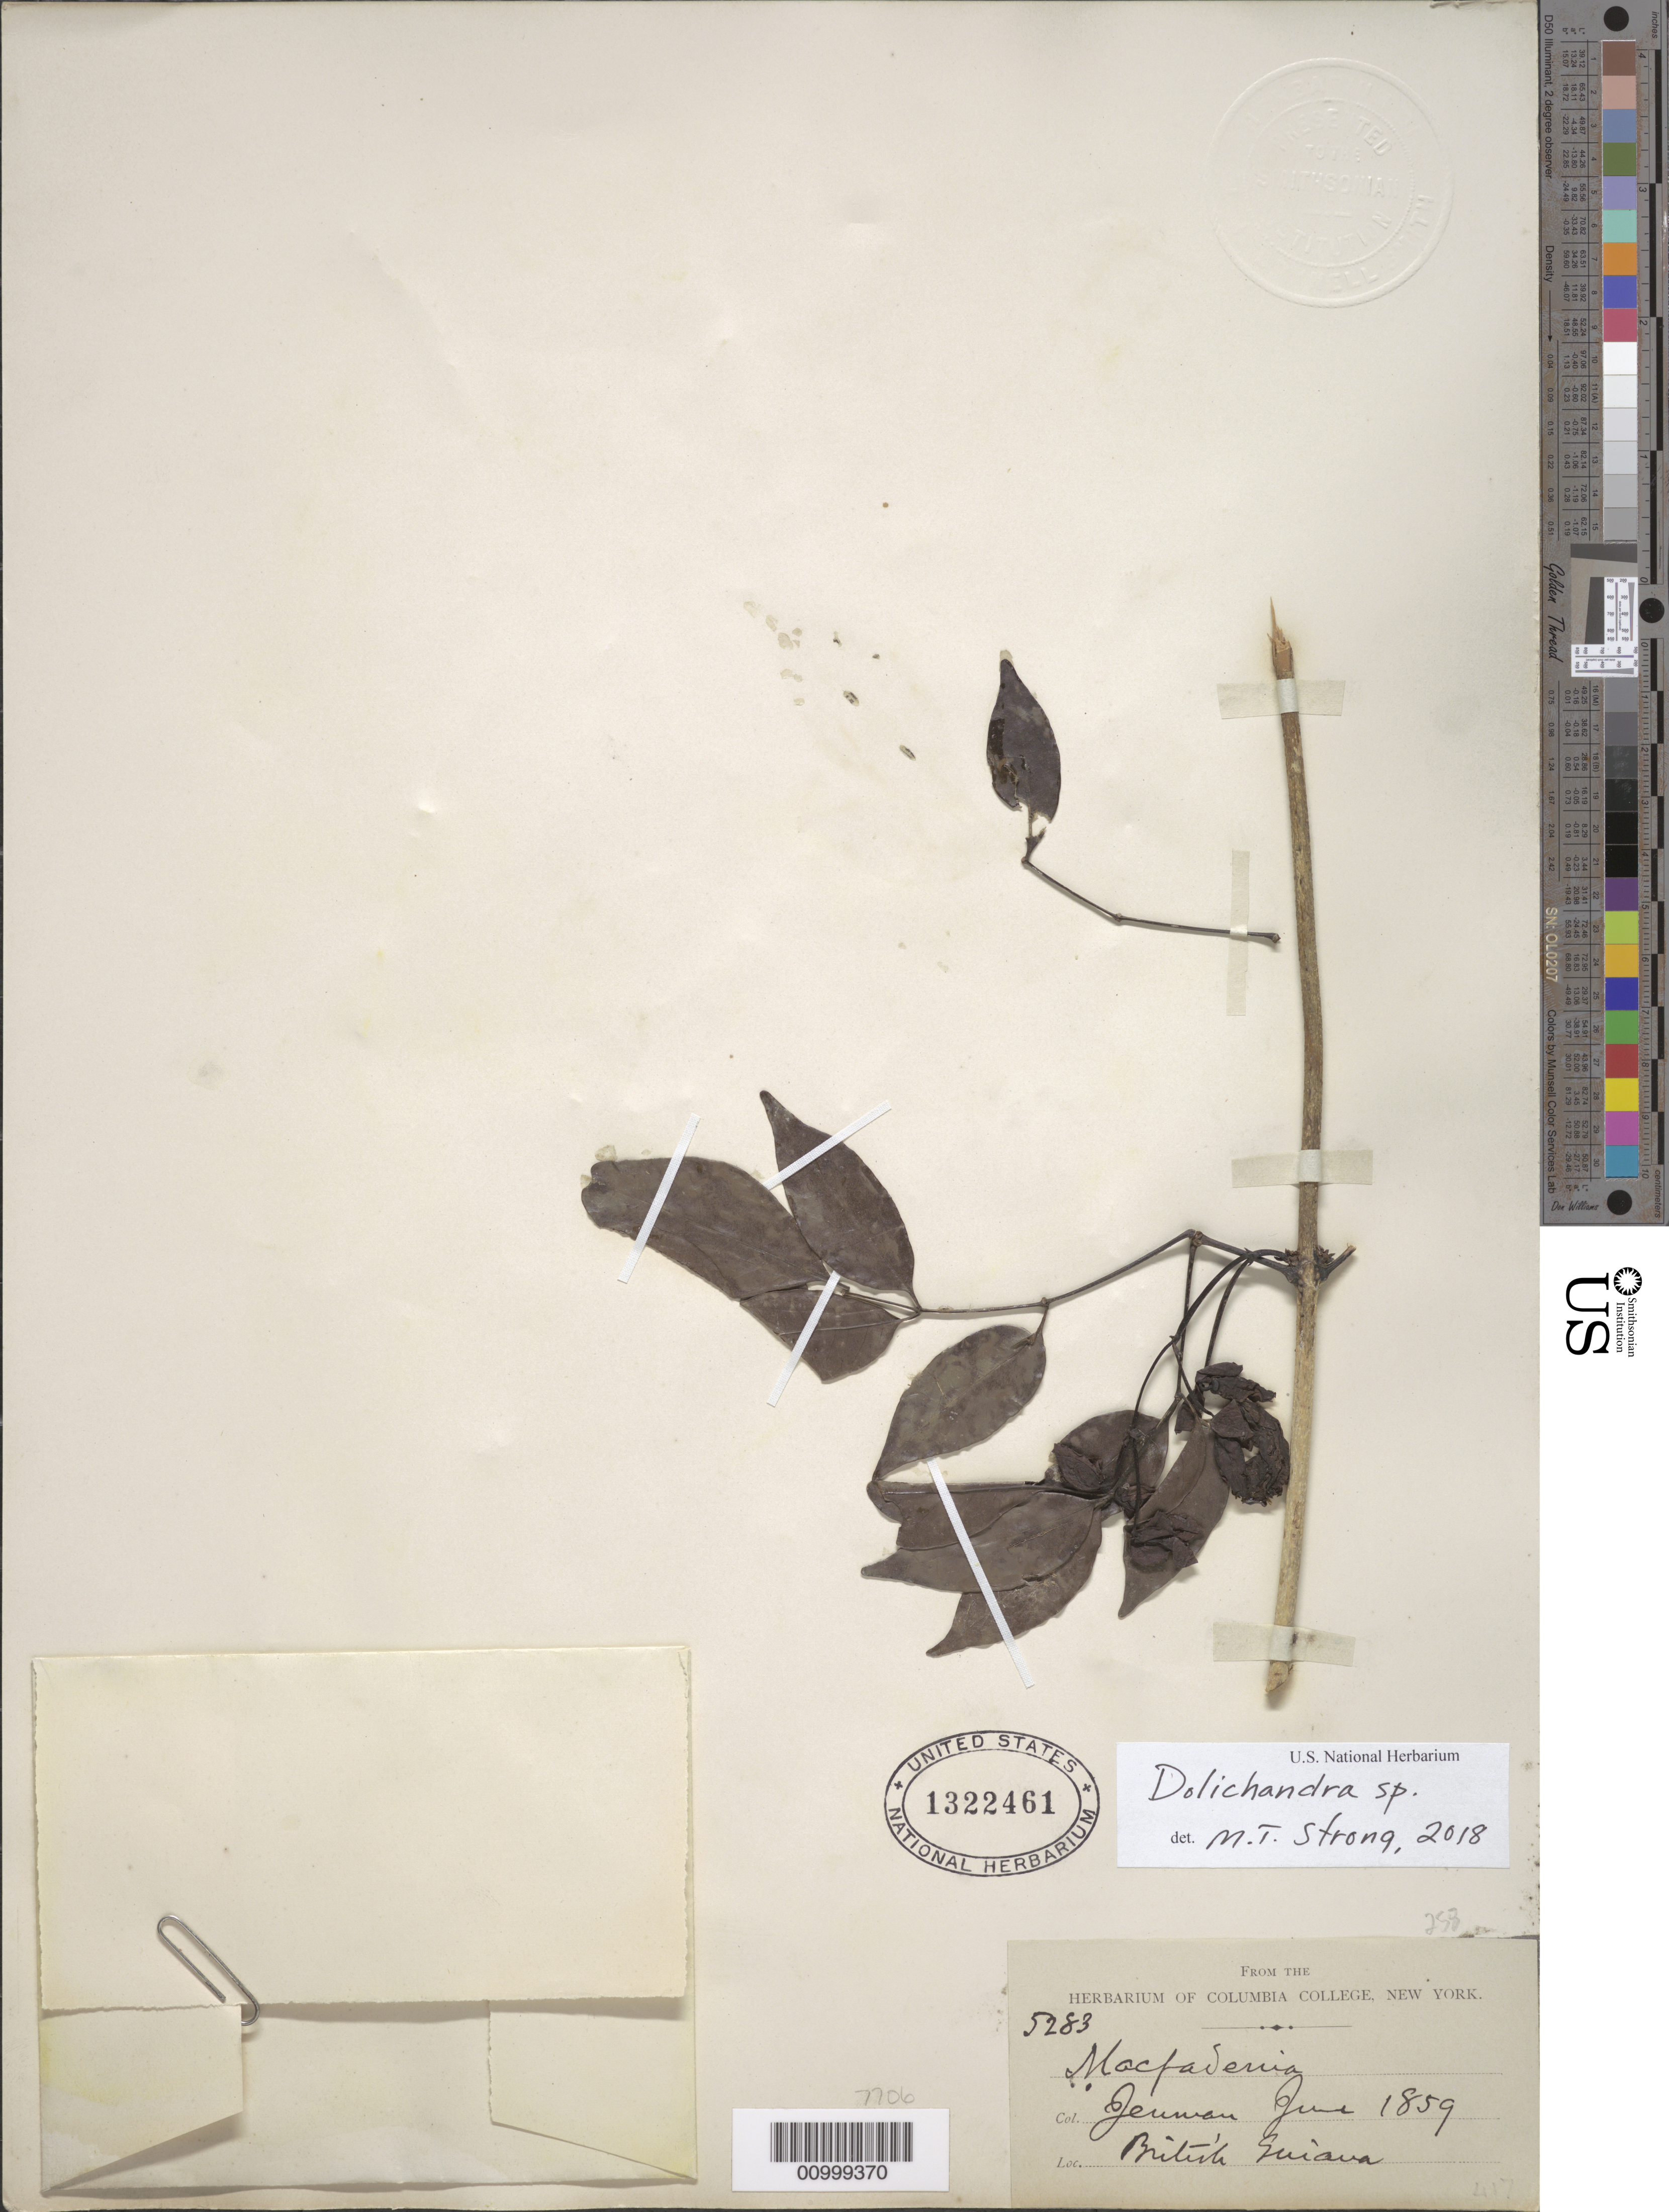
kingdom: Plantae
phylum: Tracheophyta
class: Magnoliopsida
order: Lamiales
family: Bignoniaceae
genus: Dolichandra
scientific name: Dolichandra sp.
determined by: Strong, M. T., (US), Smithsonian Institution - National Museum of Natural History (UNITED STATES)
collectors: G. S. Jenman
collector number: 5283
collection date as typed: June 1859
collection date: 1859-06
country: Guyana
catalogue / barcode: US 1322461